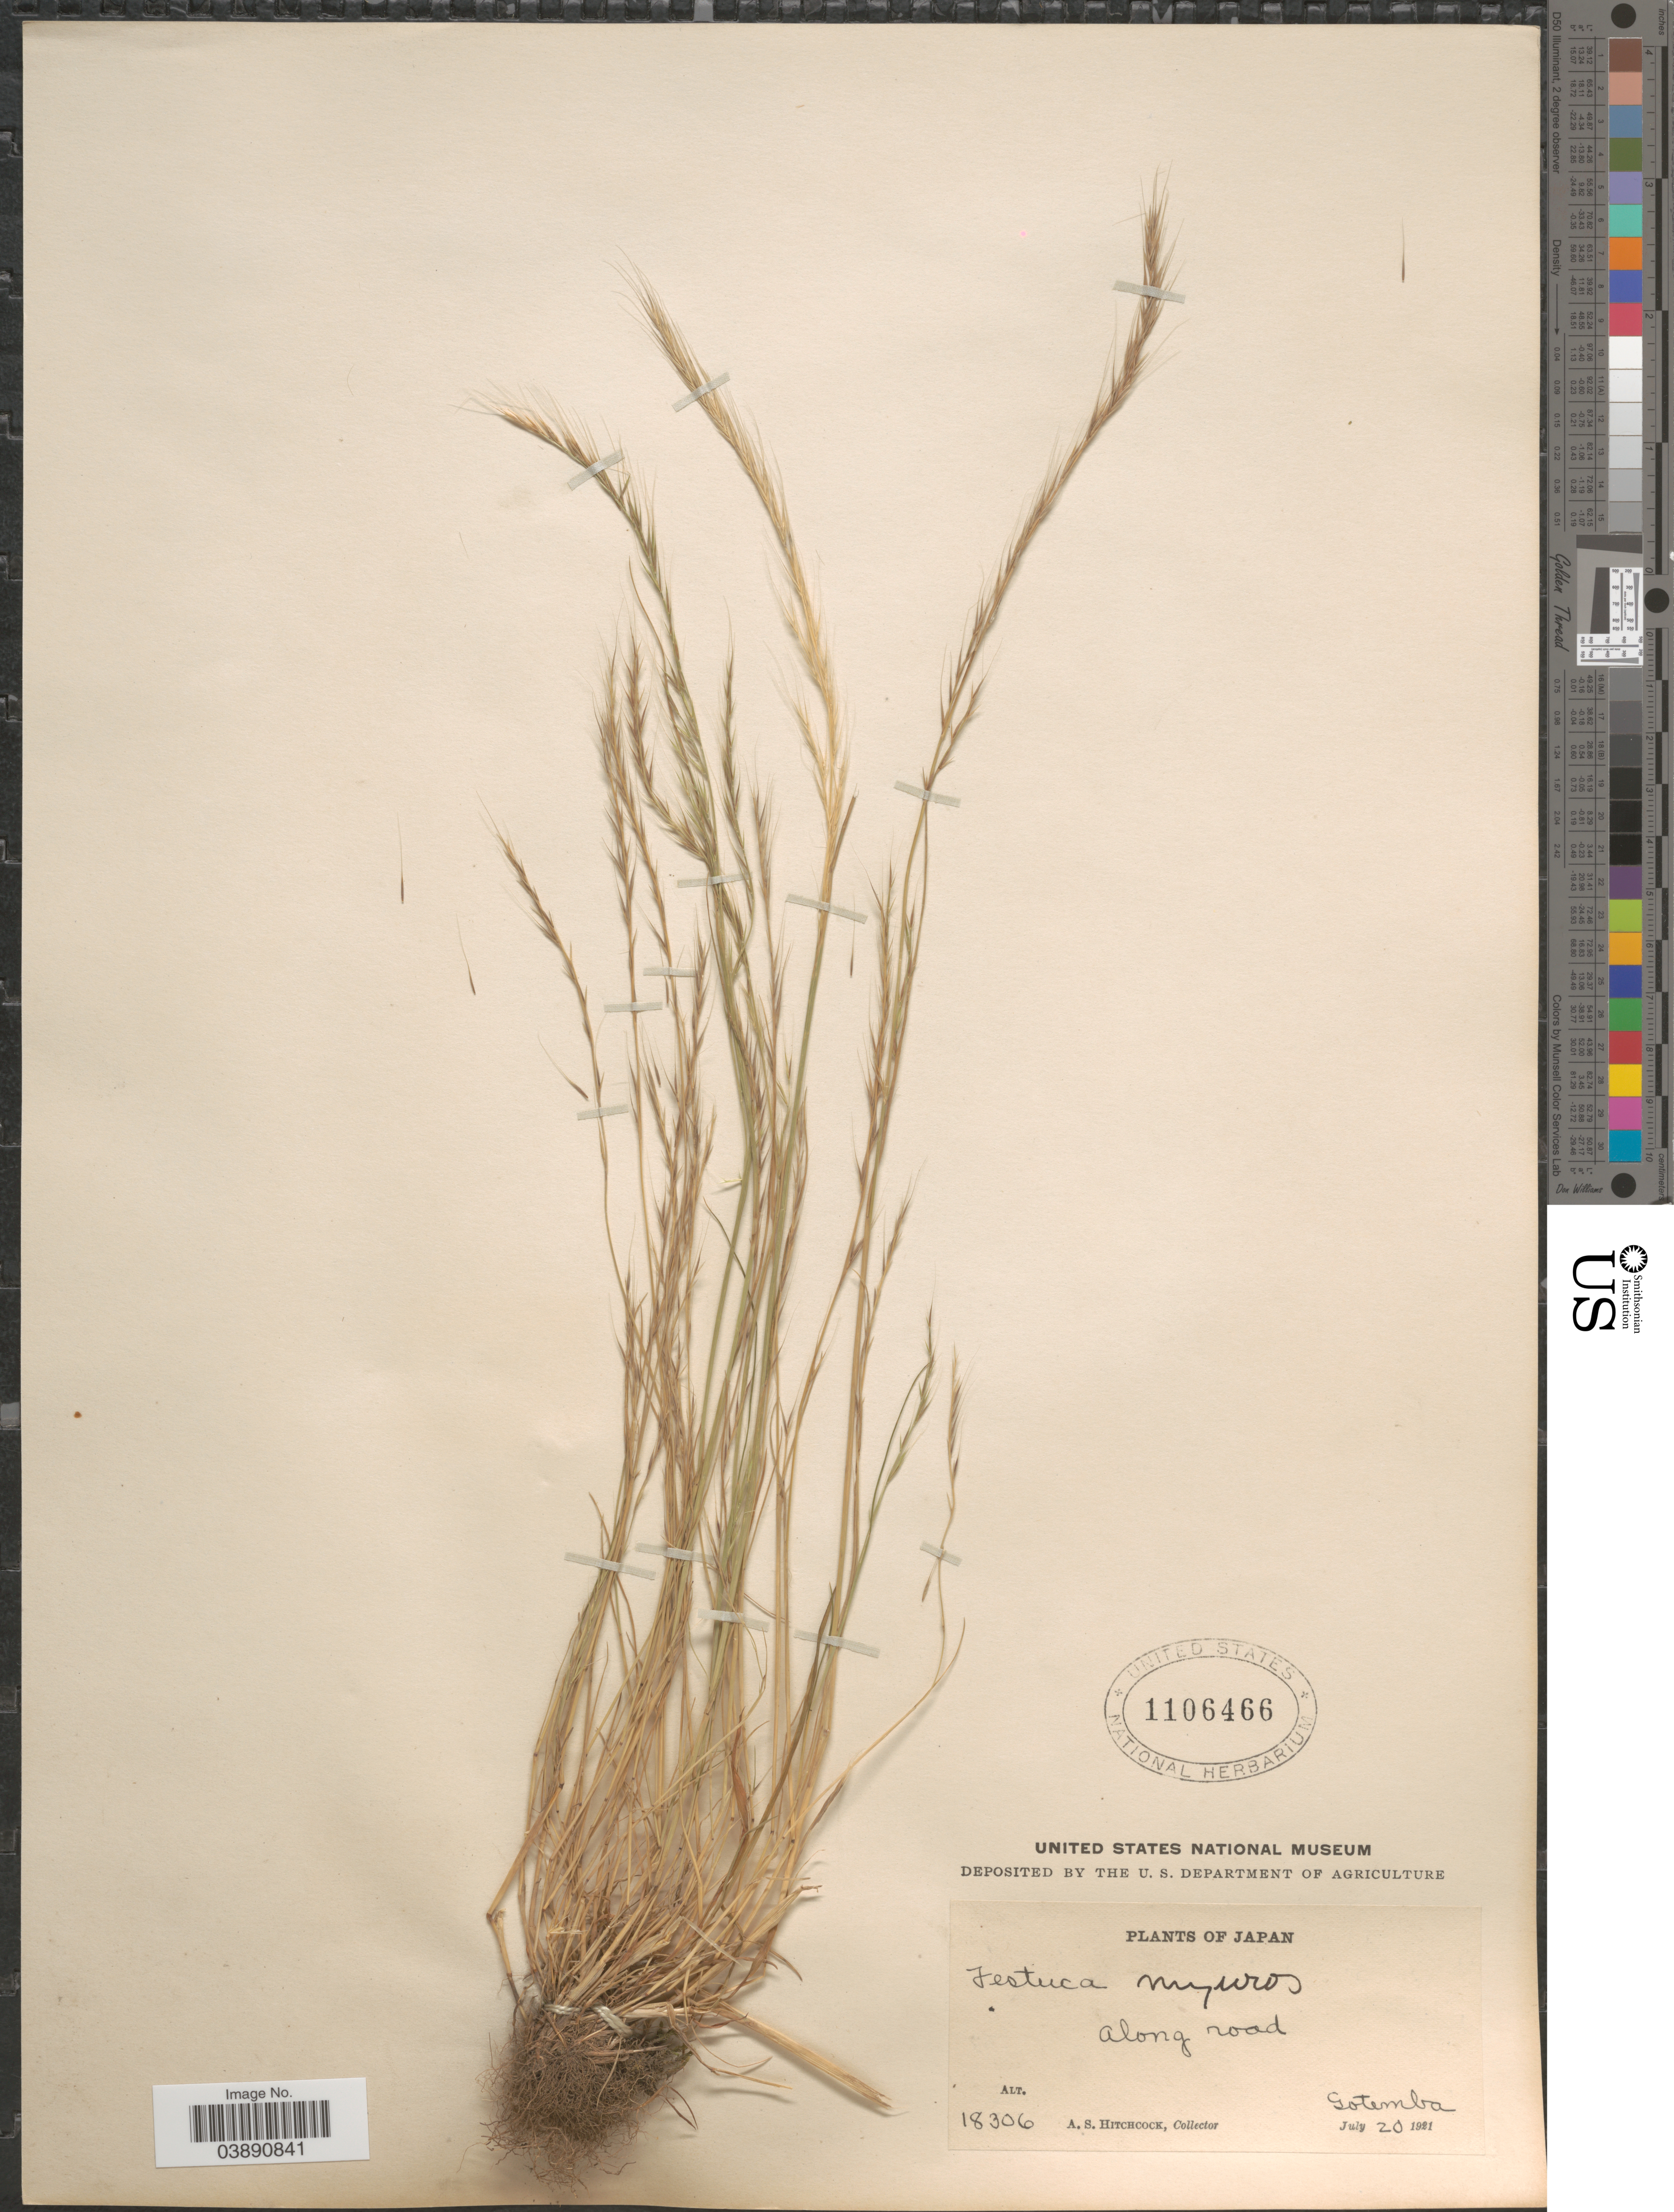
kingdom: Plantae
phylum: Tracheophyta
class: Liliopsida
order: Poales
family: Poaceae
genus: Festuca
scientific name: Festuca myuros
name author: L.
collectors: A. S. Hitchcock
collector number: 18306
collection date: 1921-07-20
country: Japan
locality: Along road Gotemba.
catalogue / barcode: US 1106466